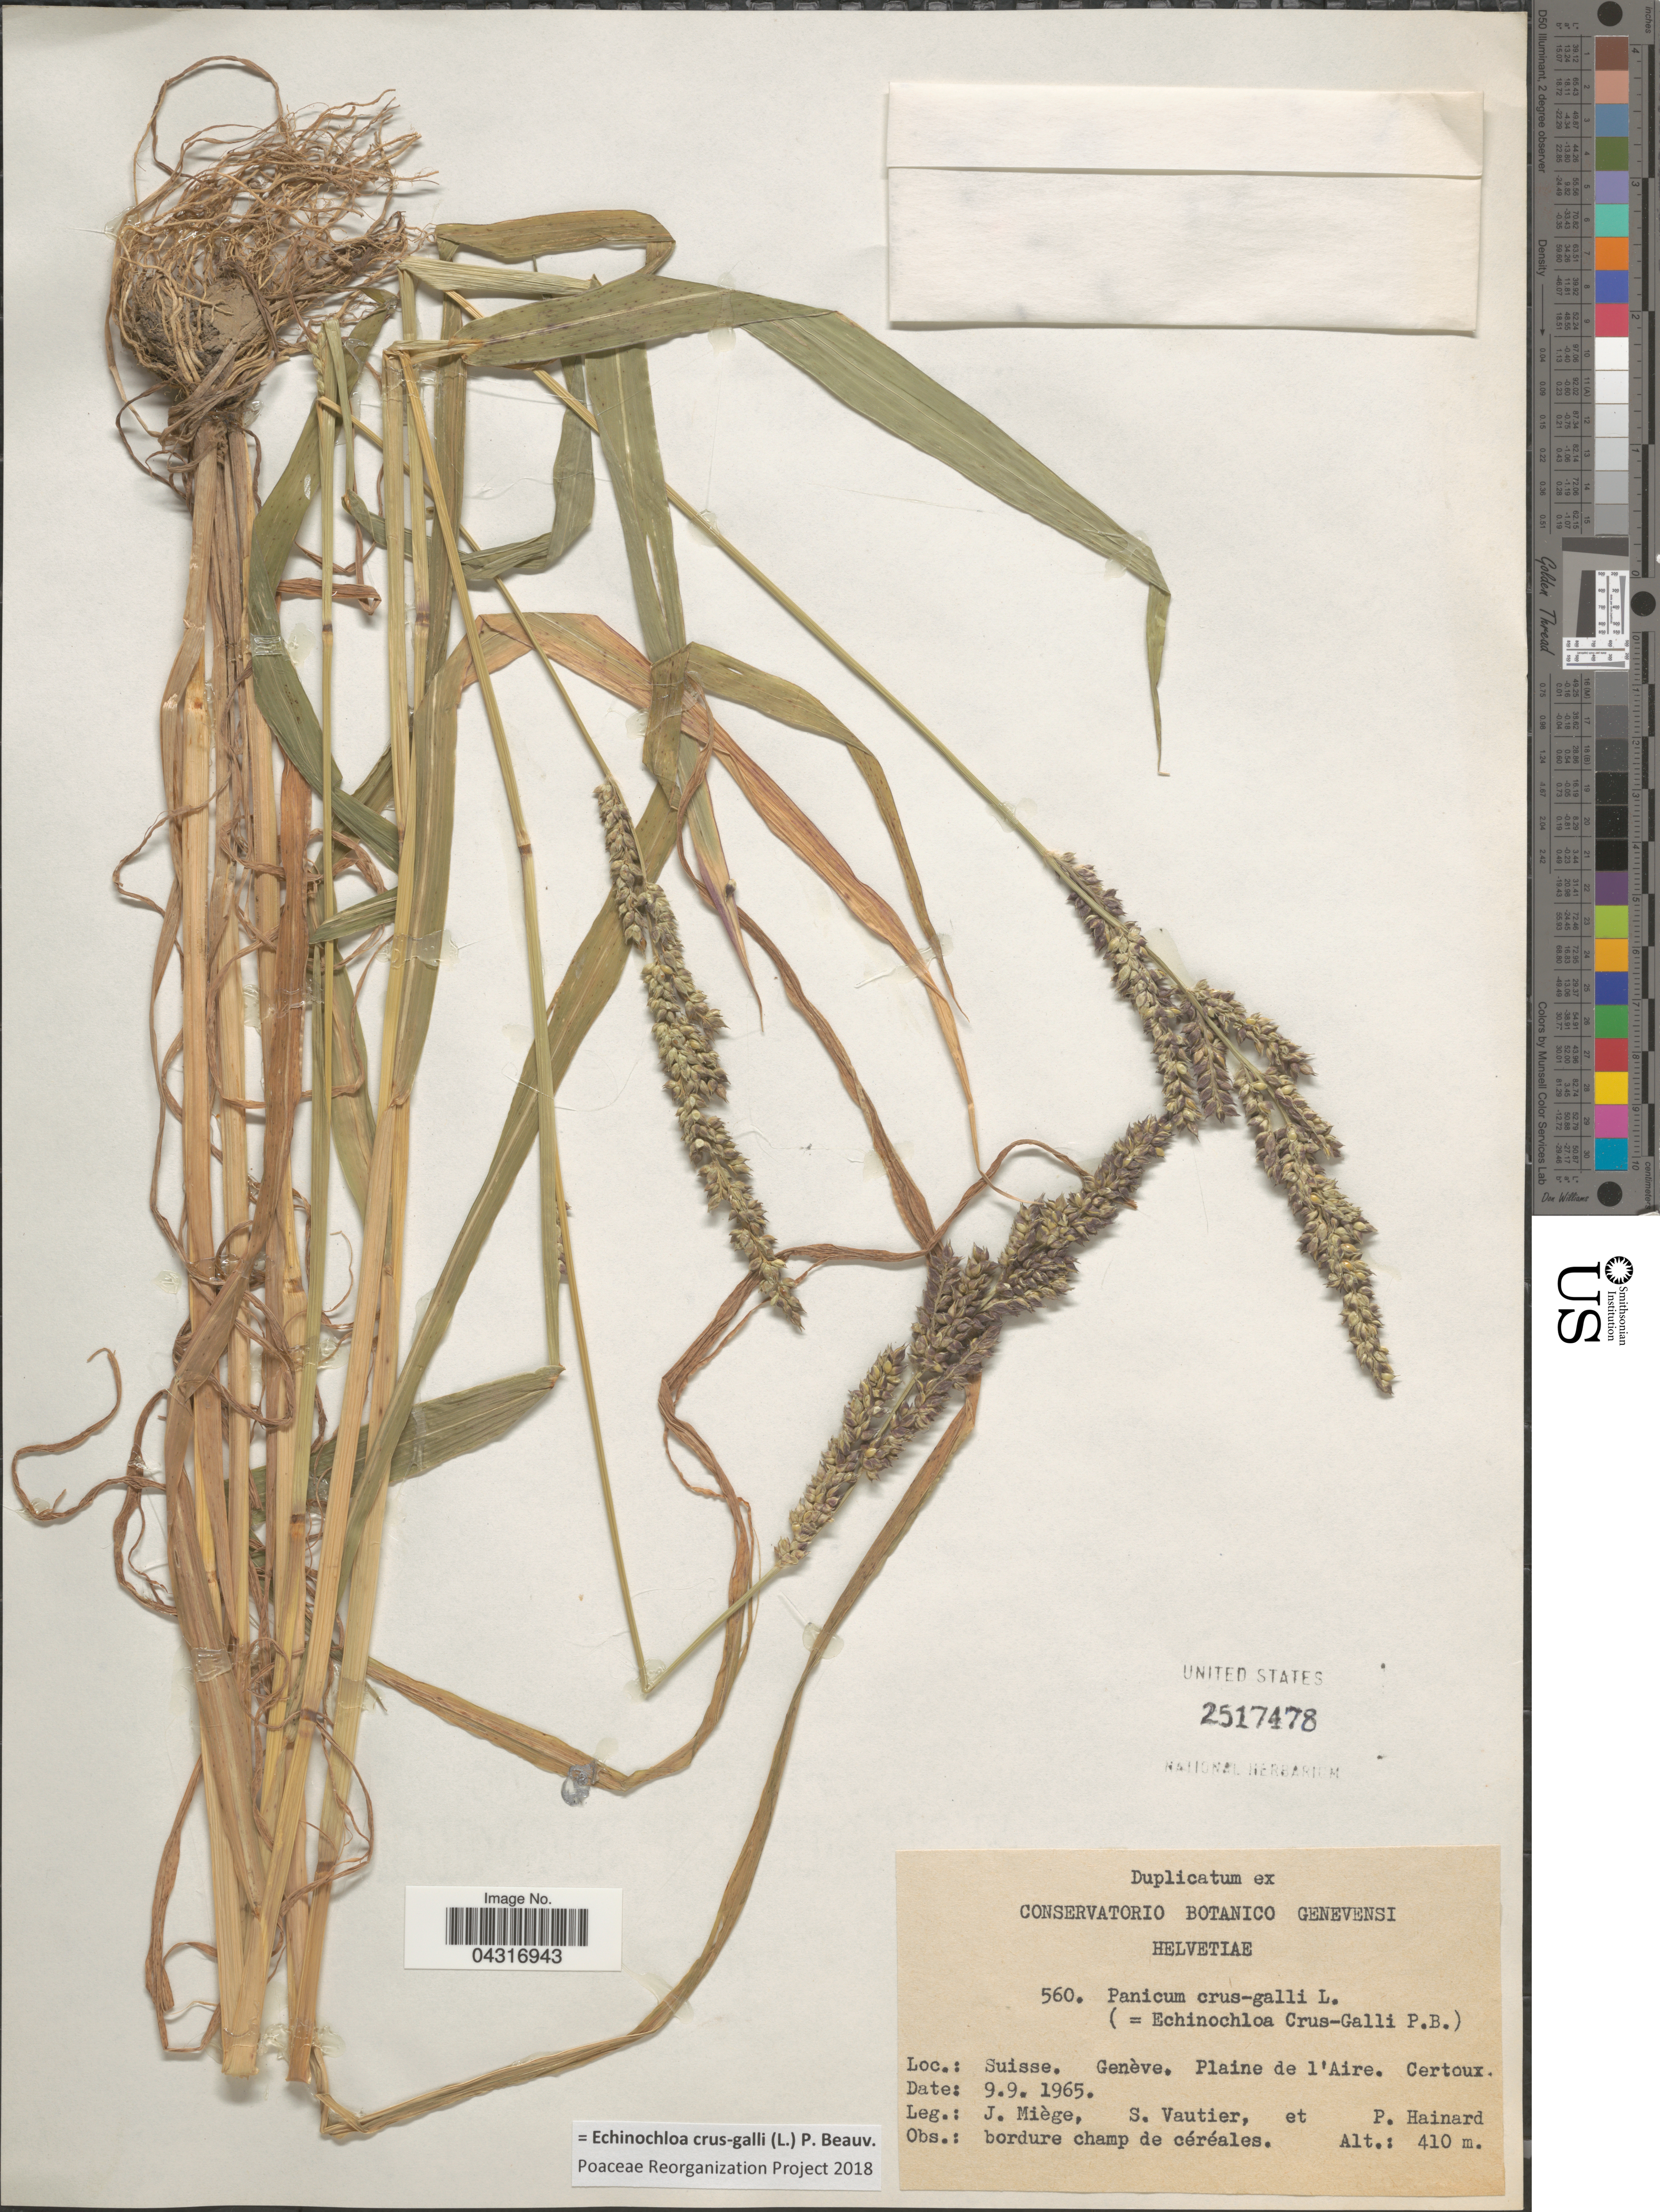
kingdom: Plantae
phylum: Tracheophyta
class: Liliopsida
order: Poales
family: Poaceae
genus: Echinochloa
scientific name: Echinochloa crus-galli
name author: (L.) P. Beauv.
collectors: J. Miége, S. Vautier & P. Hainard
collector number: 560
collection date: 1965-09-09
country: Switzerland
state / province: Genève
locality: Suisse. Genève. Plaine de l'Aire. Certoux.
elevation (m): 410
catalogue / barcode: US 2517478